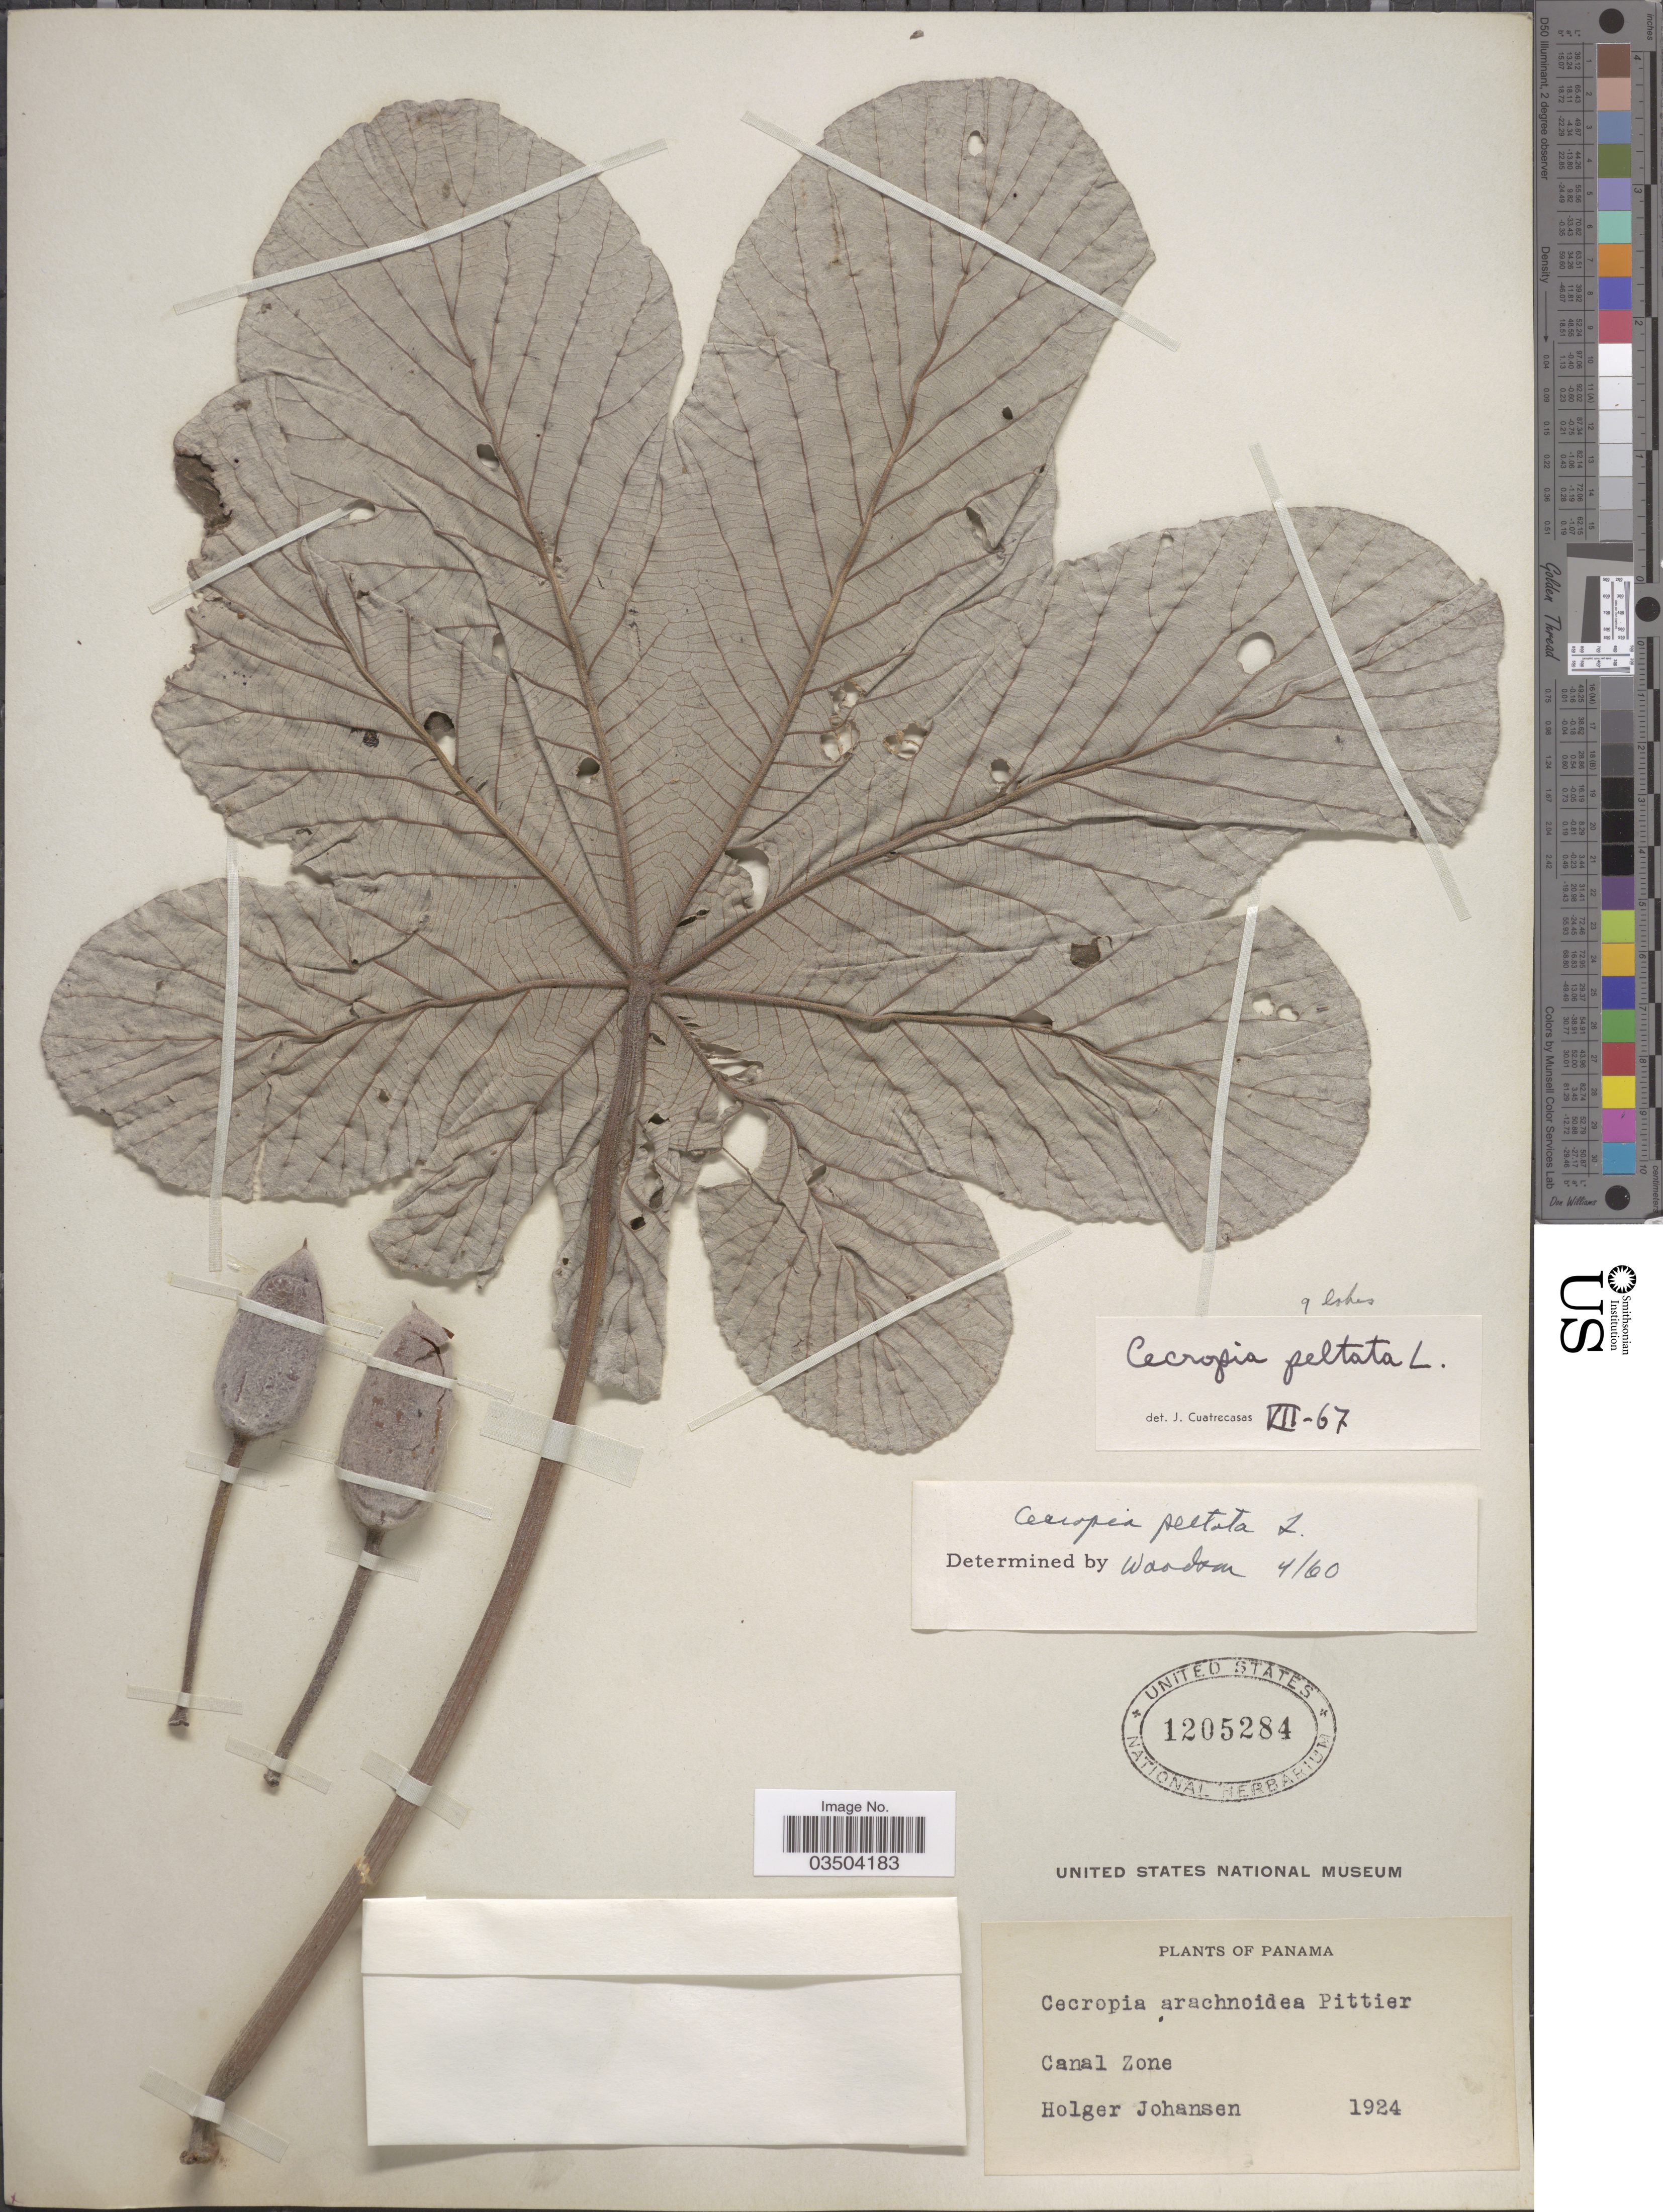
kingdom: Plantae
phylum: Tracheophyta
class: Magnoliopsida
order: Rosales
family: Urticaceae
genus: Cecropia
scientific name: Cecropia peltata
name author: L.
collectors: H. Johansen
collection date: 1924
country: Panama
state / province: Colón / Panamá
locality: Canal Zone.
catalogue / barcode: US 1205284